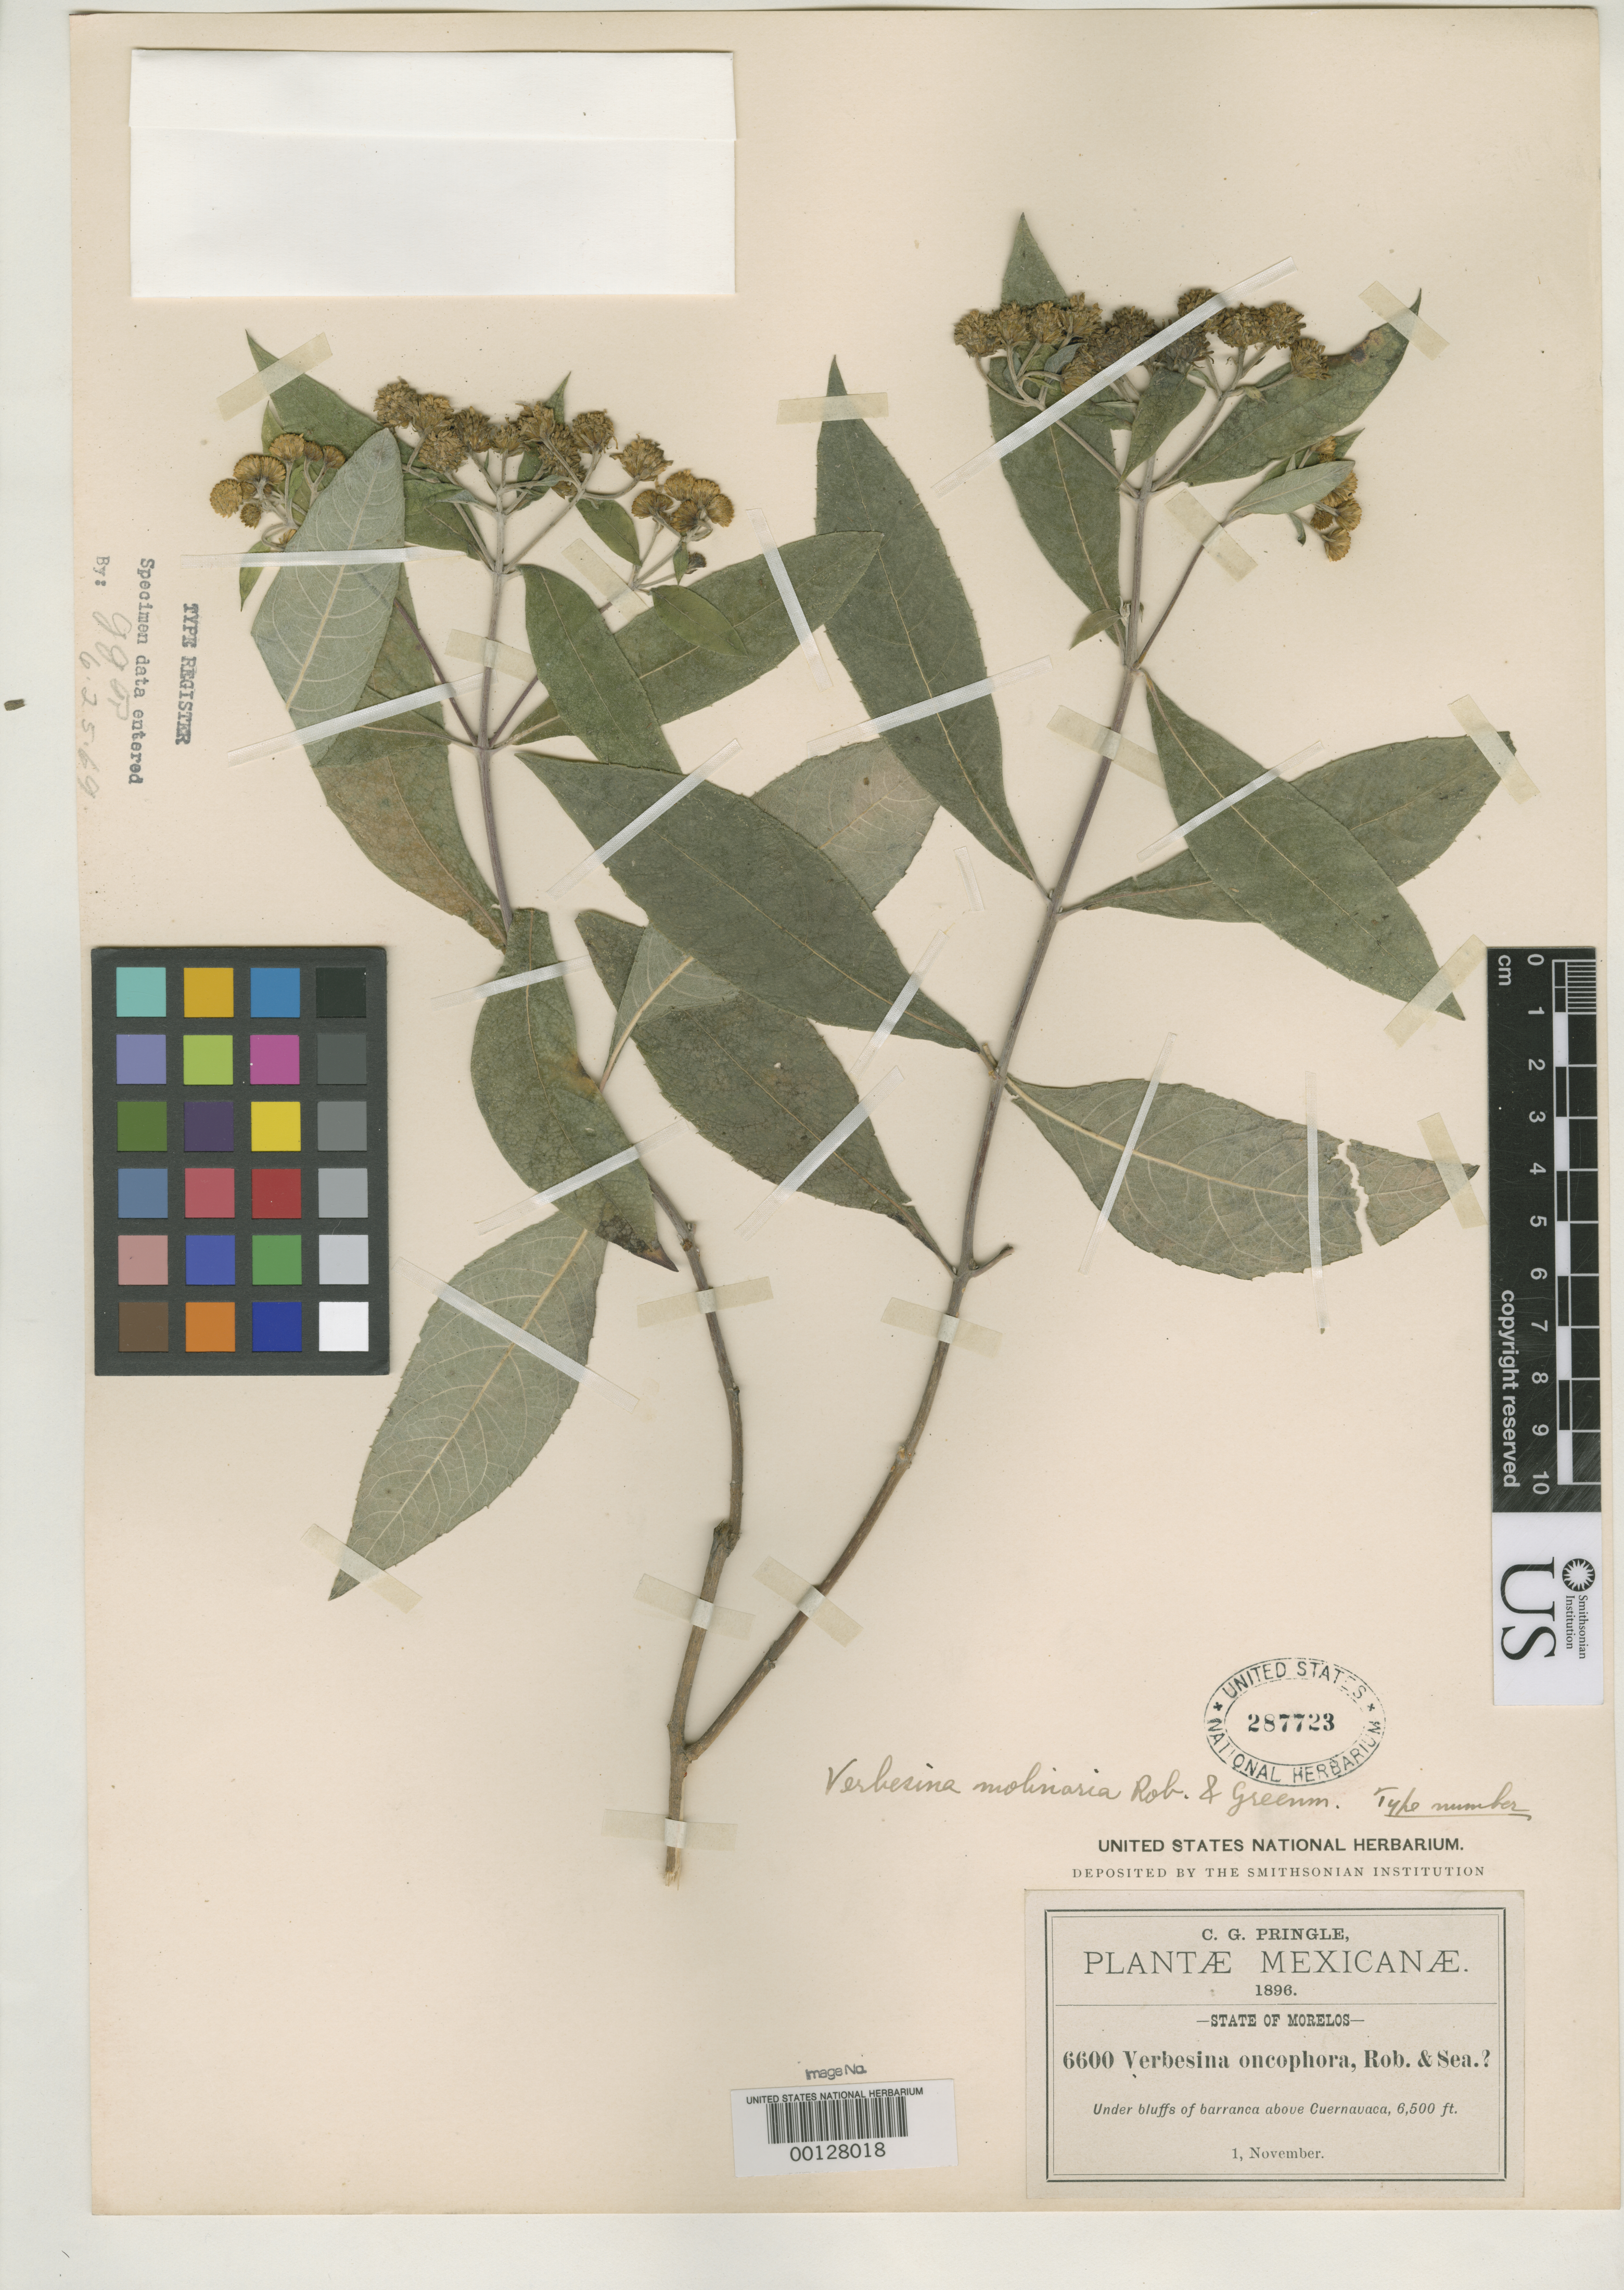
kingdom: Plantae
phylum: Tracheophyta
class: Magnoliopsida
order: Asterales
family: Asteraceae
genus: Verbesina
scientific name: Verbesina molinaria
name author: B.L. Rob. & Greenm.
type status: Isotype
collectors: C. G. Pringle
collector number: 6600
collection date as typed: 01 Nov 1896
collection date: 1896-11-01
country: Mexico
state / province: Morelos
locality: Cuernavaca.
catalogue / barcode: US 287723